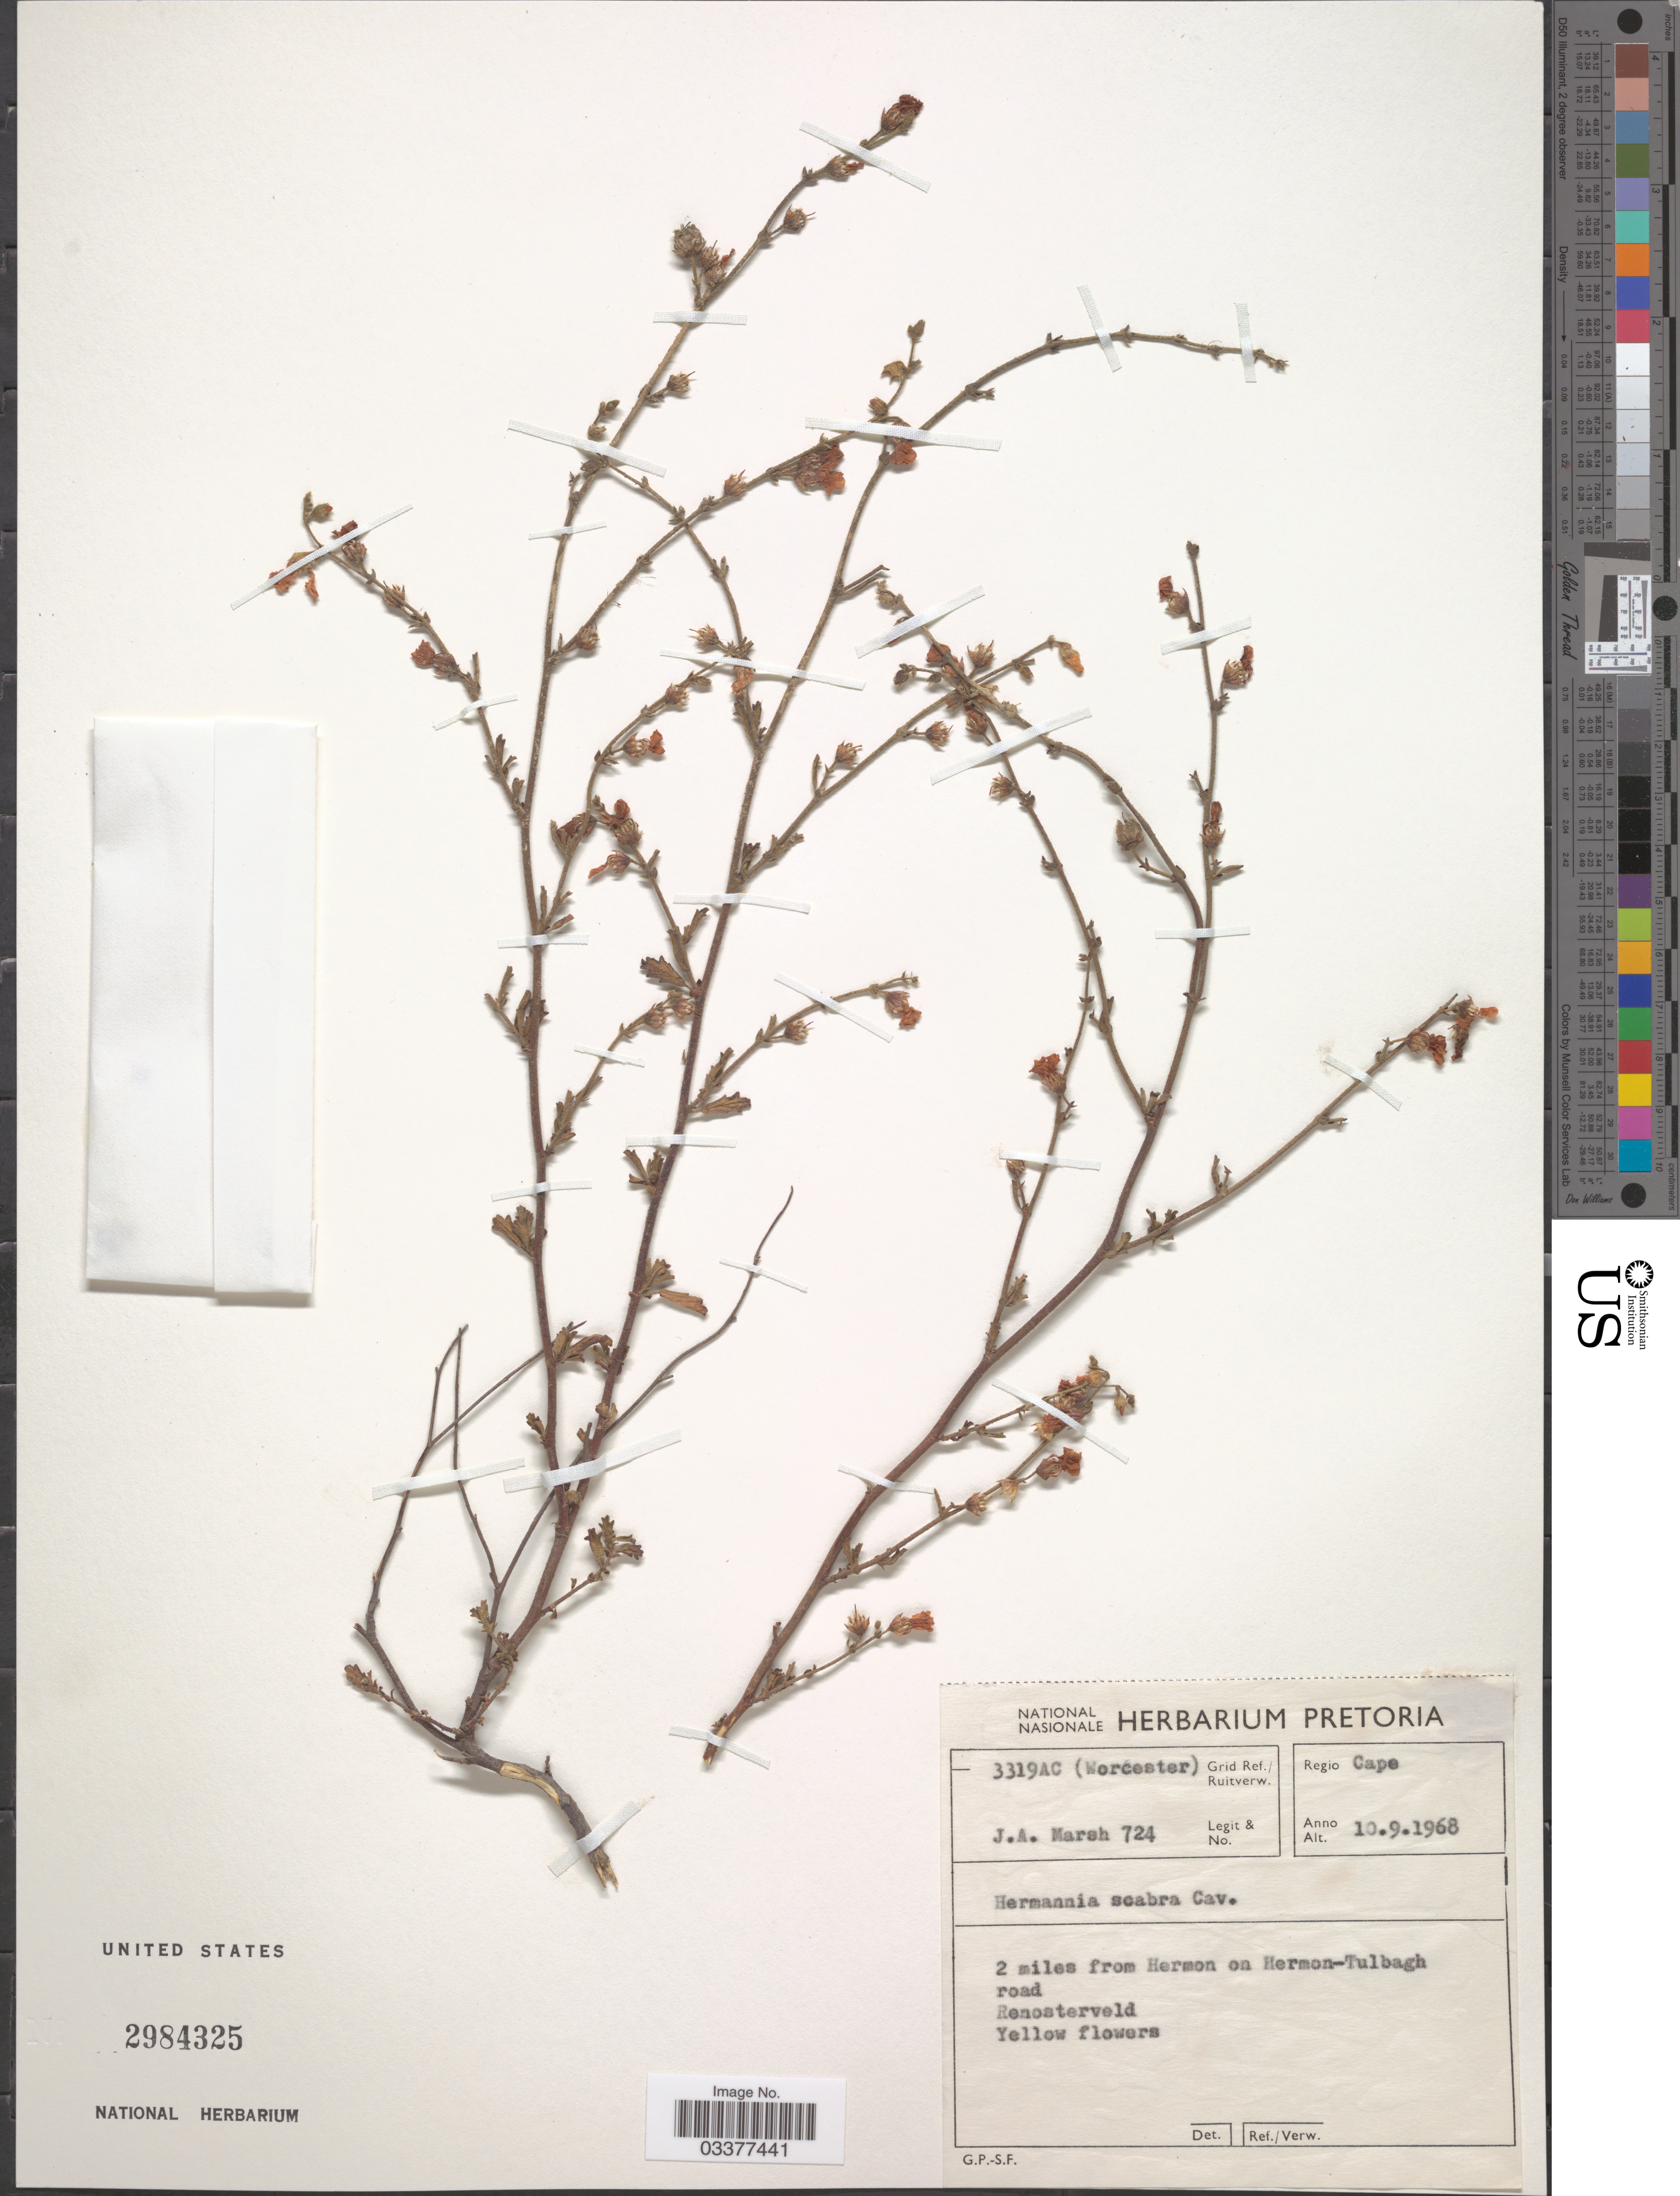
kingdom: Plantae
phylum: Tracheophyta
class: Magnoliopsida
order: Malvales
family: Malvaceae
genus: Hermannia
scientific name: Hermannia scabra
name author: Cav.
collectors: J. Marsh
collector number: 724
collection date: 1968-09-10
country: South Africa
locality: Grid Ref./ Ruitverw. 3319AC (Worcester). Regio Cape. 2 miles from Hermon on Hermon-Tulbagh road. Renosterveld.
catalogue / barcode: US 2984325